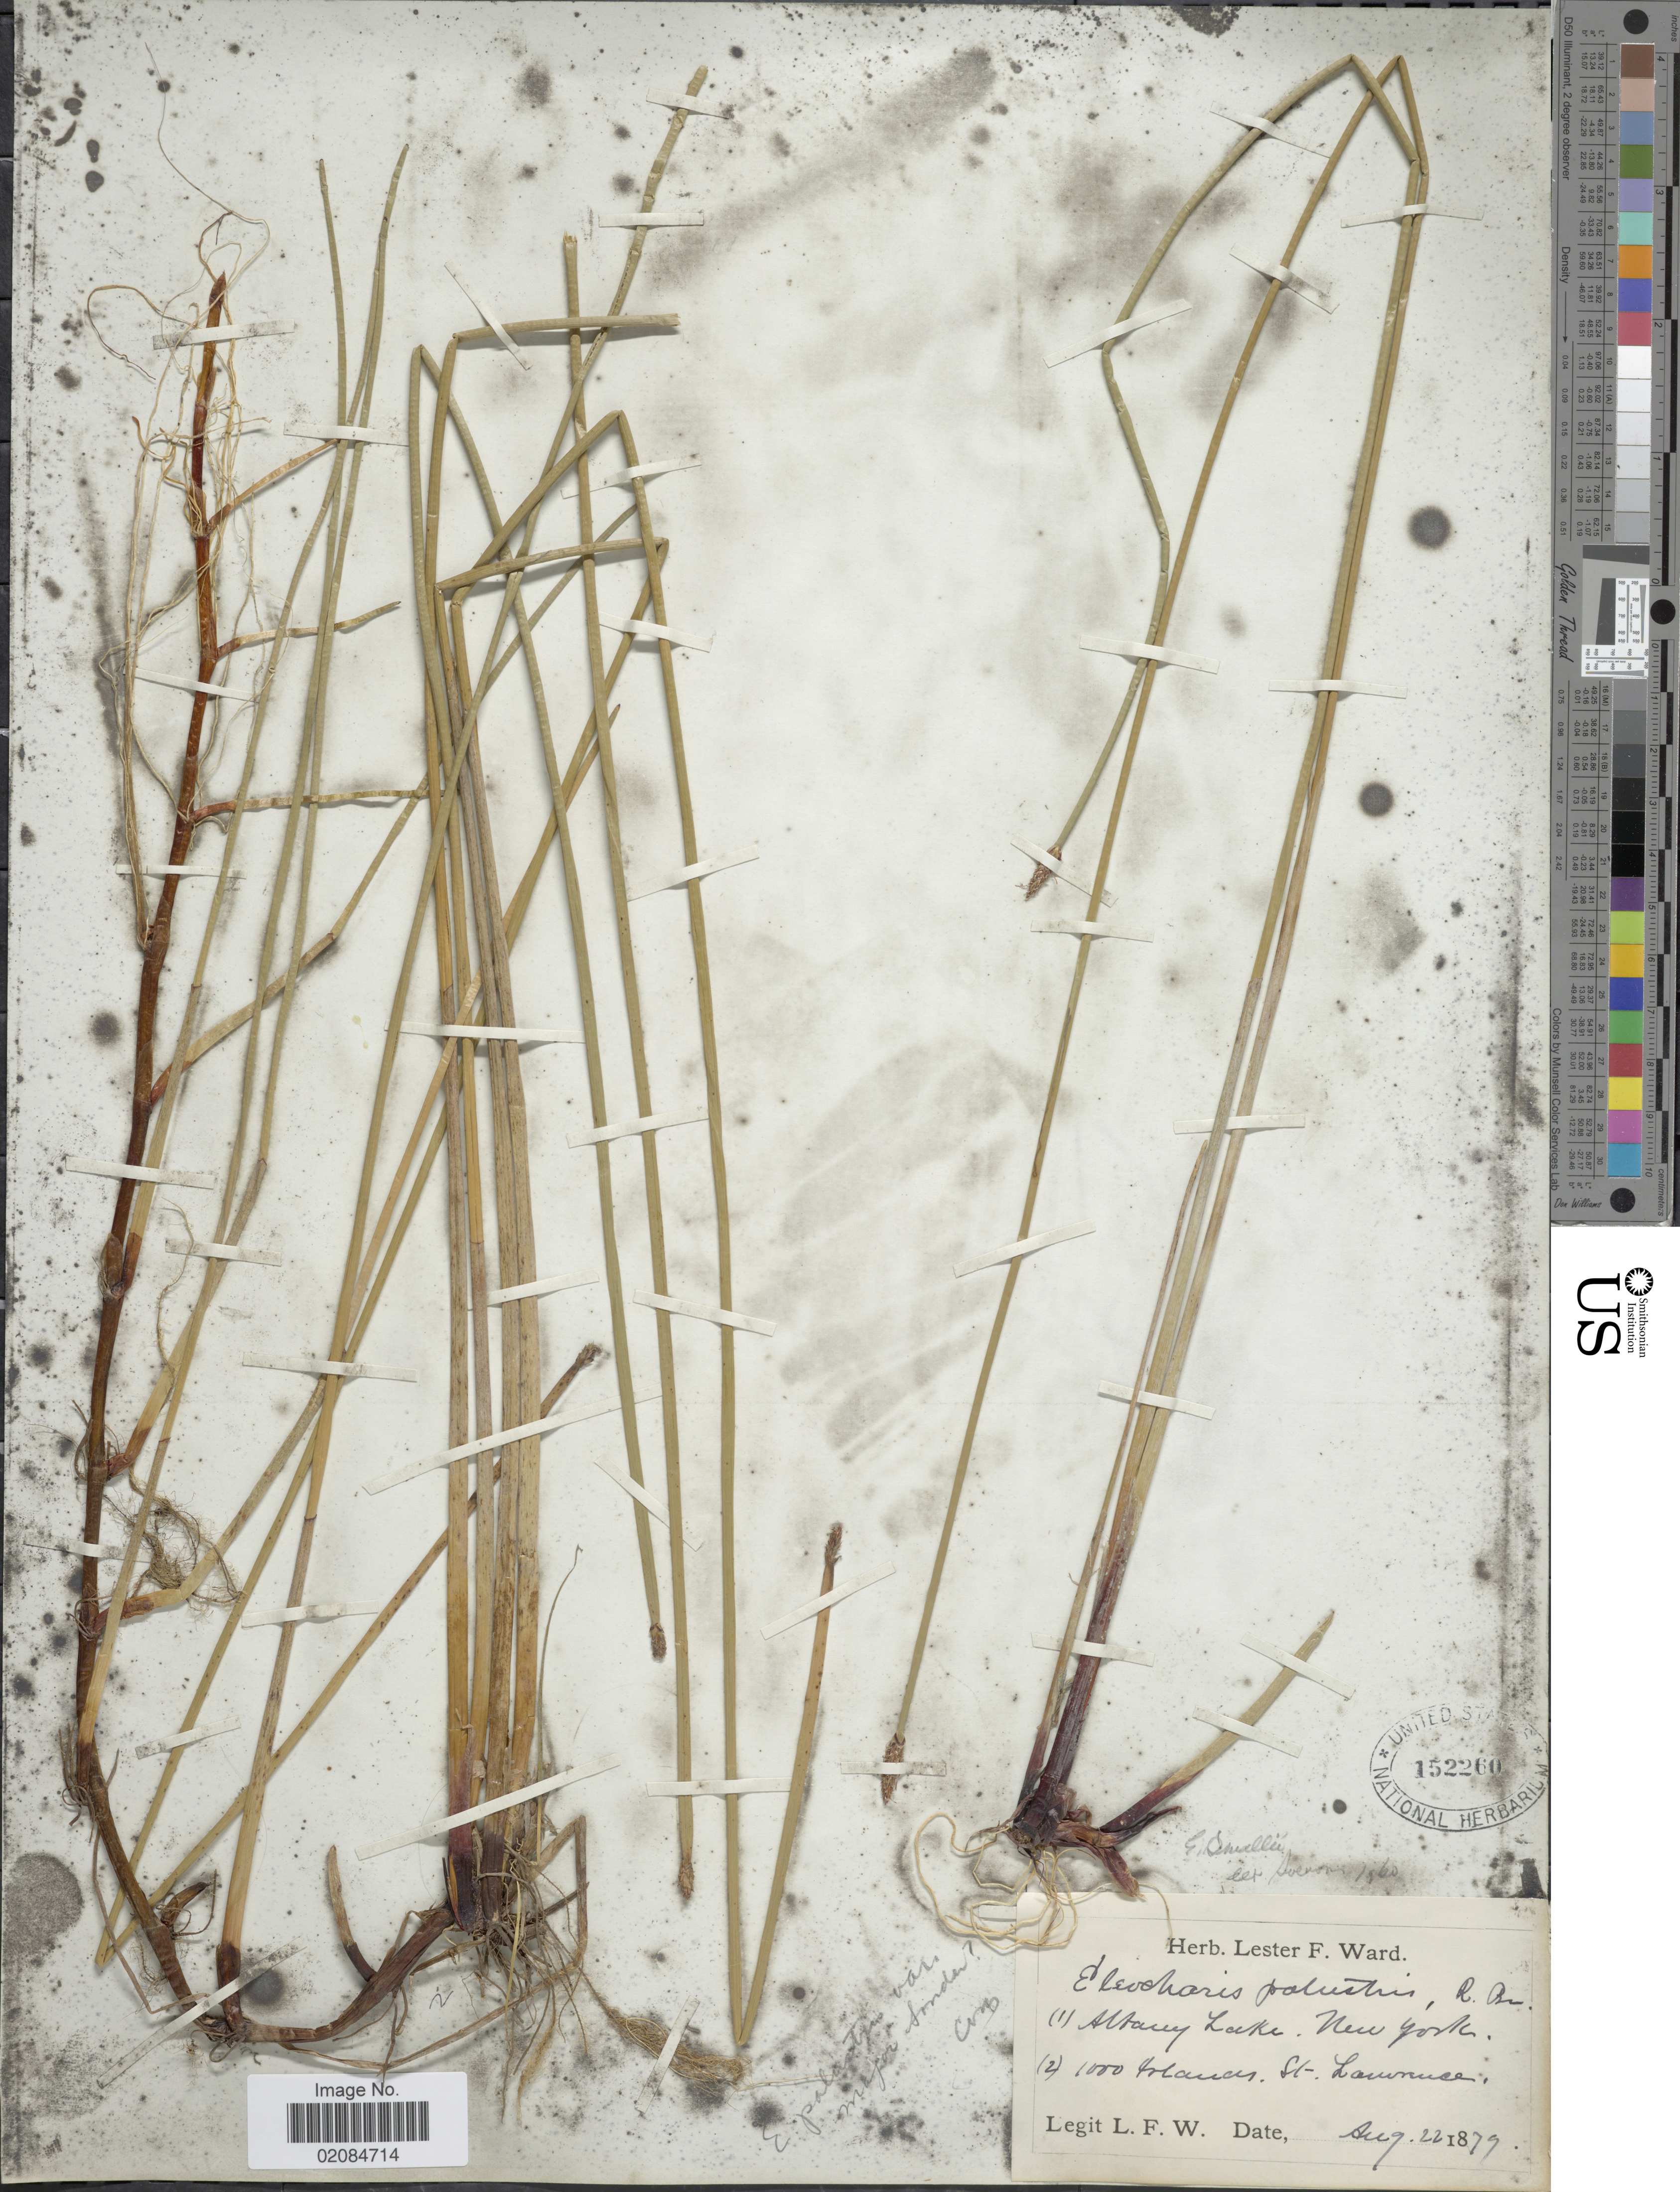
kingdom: Plantae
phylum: Tracheophyta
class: Liliopsida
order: Poales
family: Cyperaceae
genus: Eleocharis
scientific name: Eleocharis palustris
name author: (L.) Roem. & Schult.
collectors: L. F. Ward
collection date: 1879-08-22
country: United States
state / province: New York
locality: Albany Lake. New York. (2) 1000 Islands. St. Lawrence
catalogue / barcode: US 152260